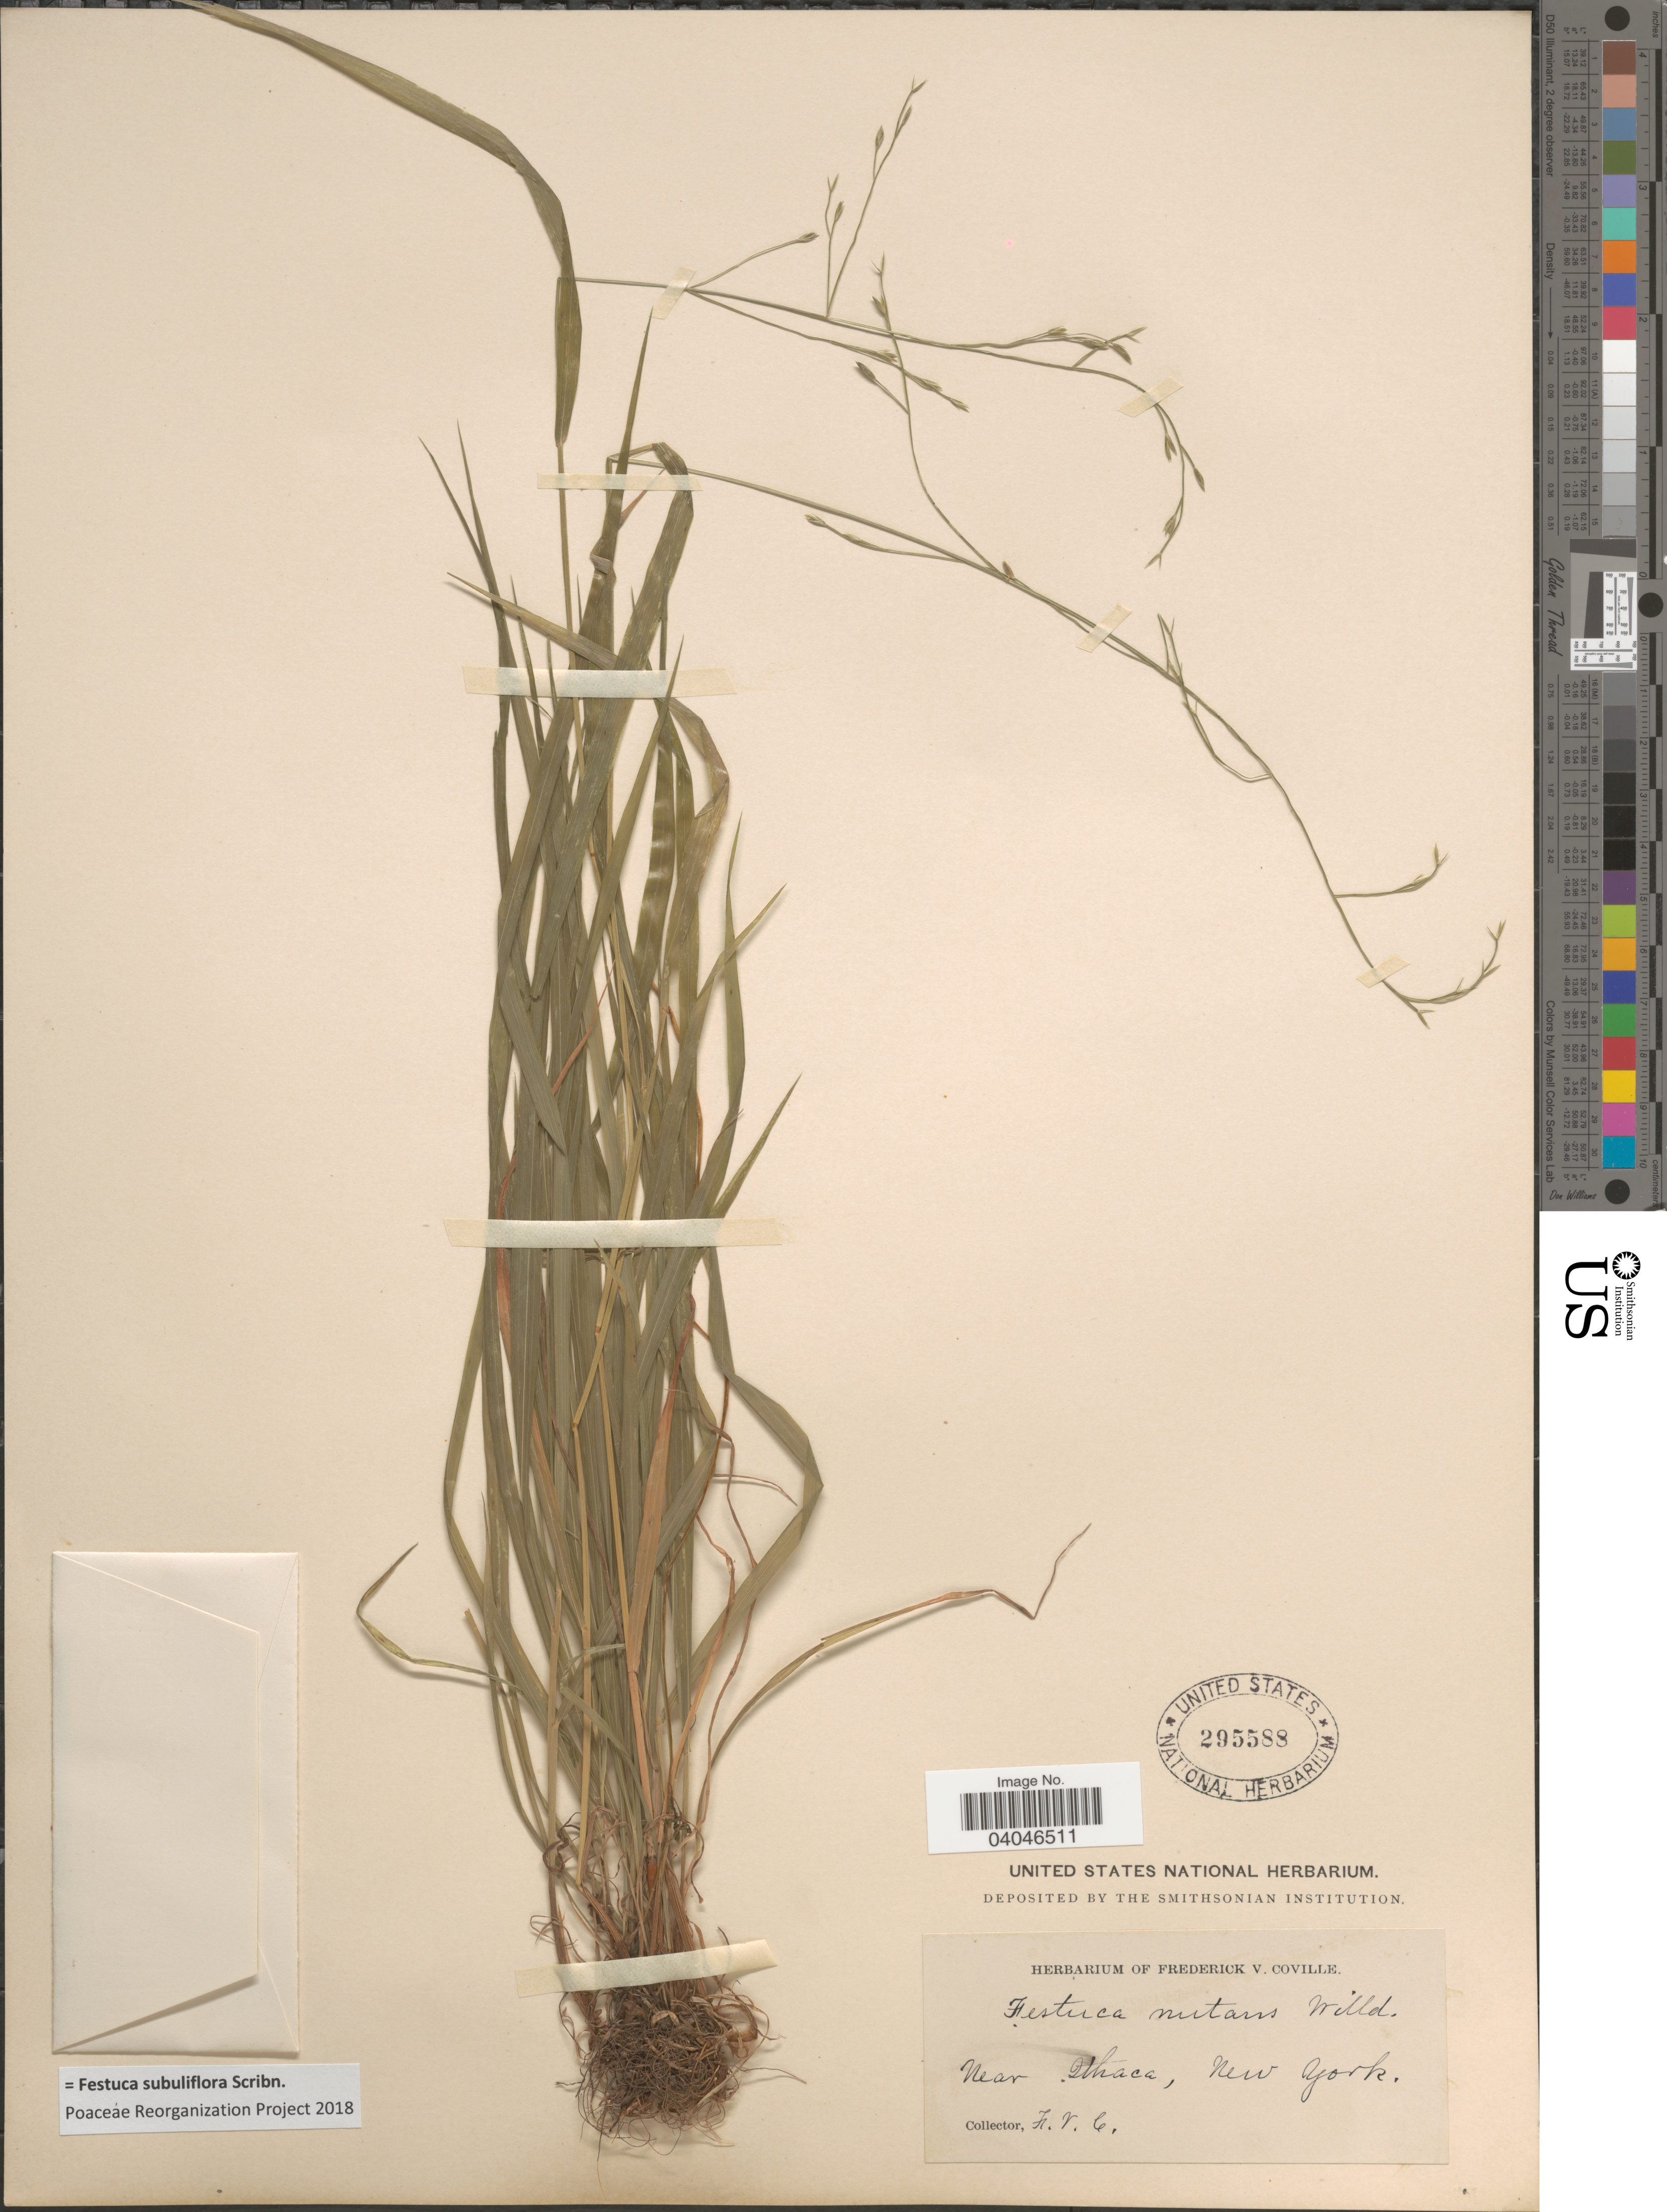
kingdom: Plantae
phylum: Tracheophyta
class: Liliopsida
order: Poales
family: Poaceae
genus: Festuca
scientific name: Festuca subuliflora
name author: Scribn.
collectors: F. V. Coville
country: United States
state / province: New York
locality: Near Ithaca.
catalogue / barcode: US 295588